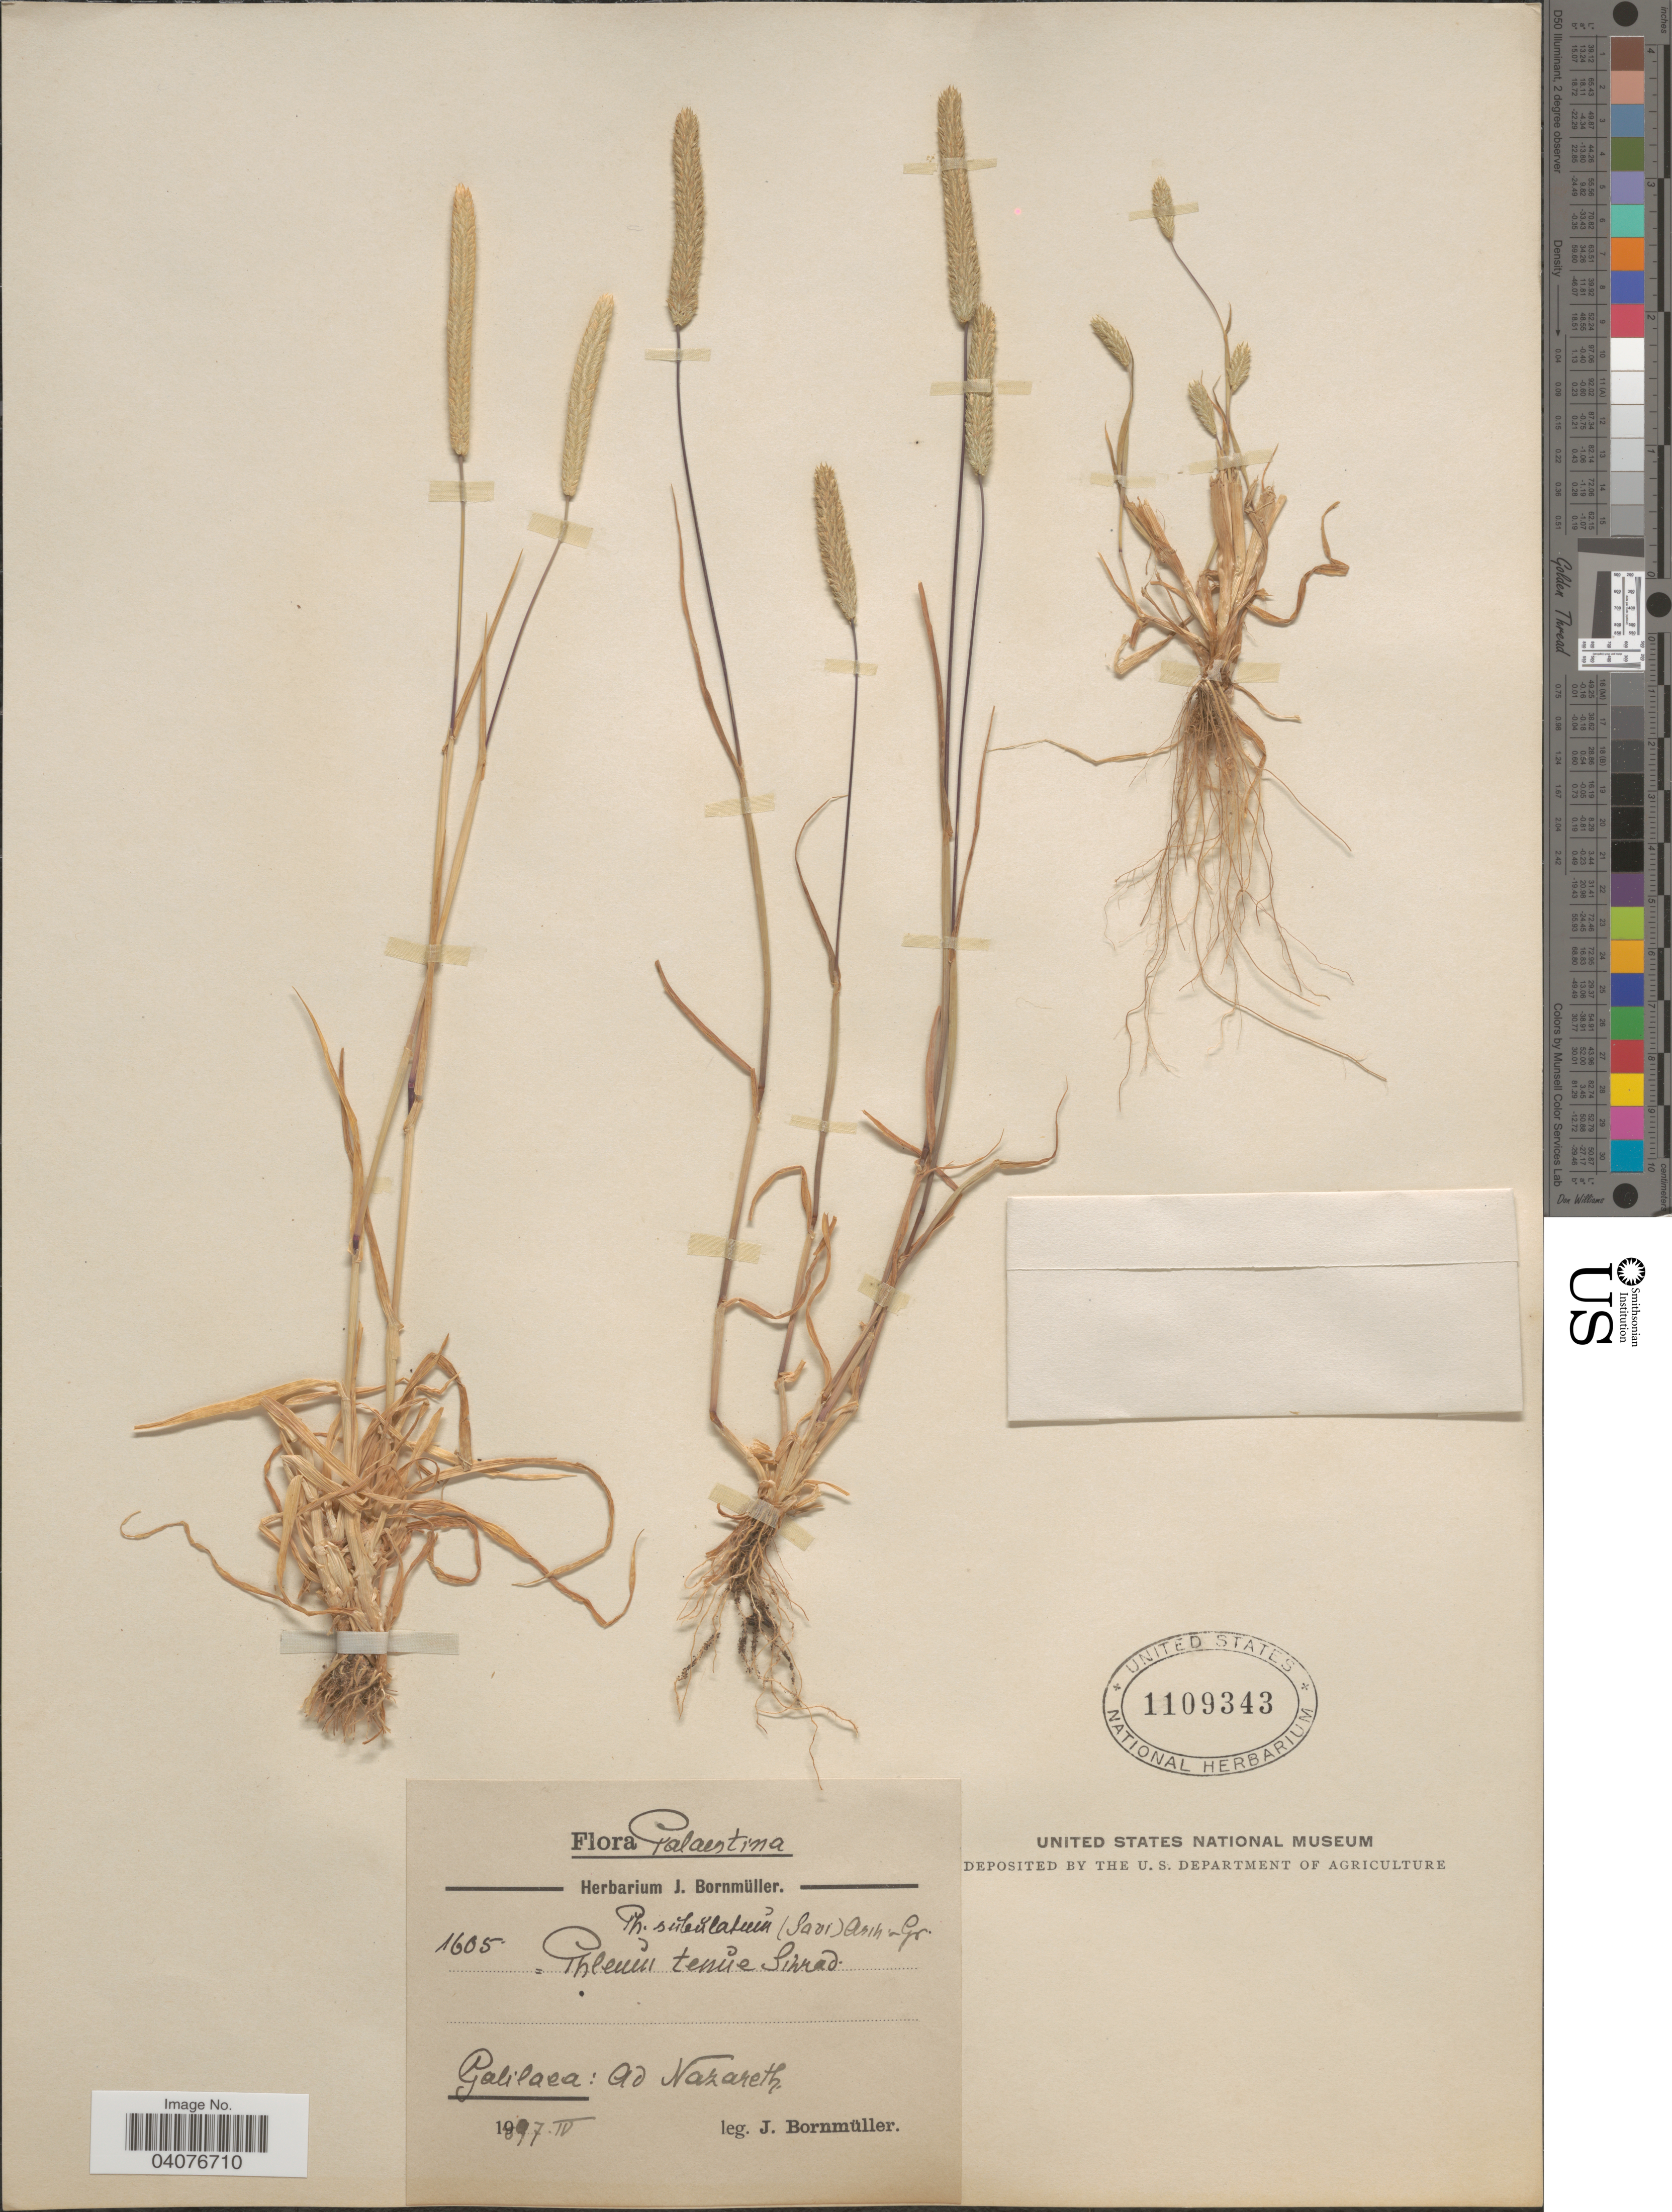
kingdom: Plantae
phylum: Tracheophyta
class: Liliopsida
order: Poales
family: Poaceae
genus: Phleum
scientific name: Phleum subulatum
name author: (Savi) Asch. & Graeb.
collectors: J. Bornmüller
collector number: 1605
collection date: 1897-04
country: Israel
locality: Palaestina. Galilaea: Ad Nazareth.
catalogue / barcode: US 1109343